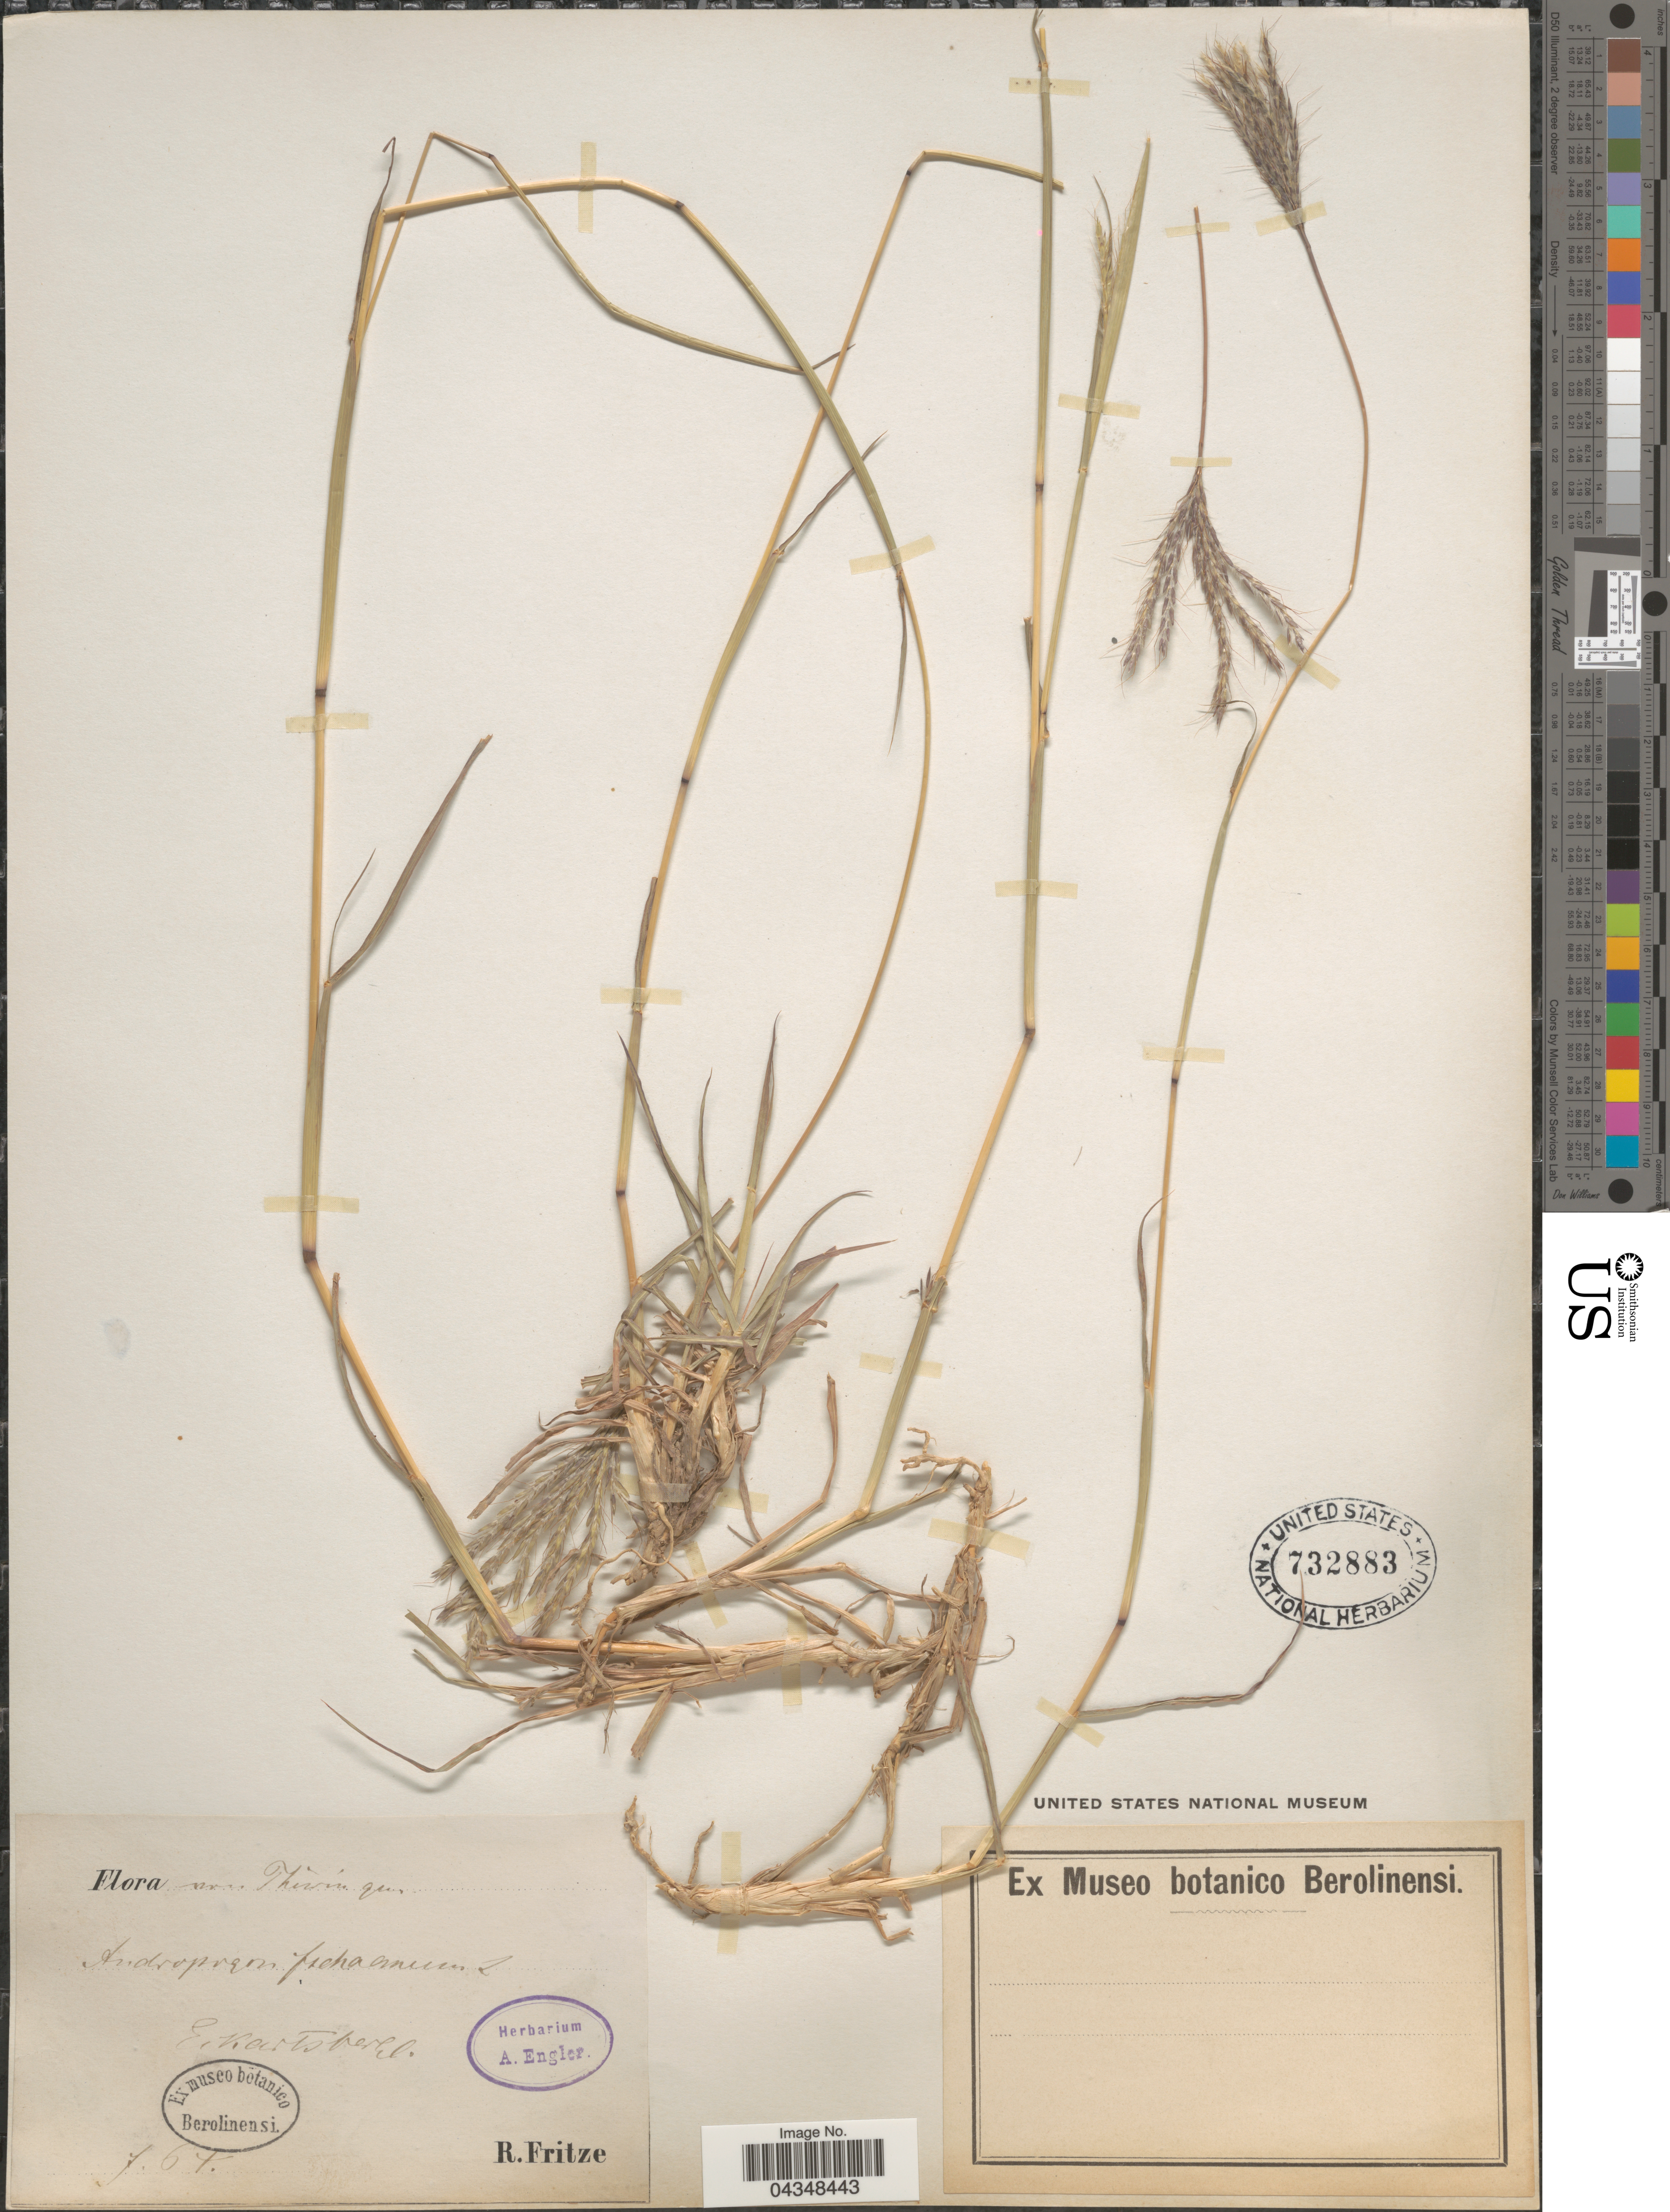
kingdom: Plantae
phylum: Tracheophyta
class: Liliopsida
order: Poales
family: Poaceae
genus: Bothriochloa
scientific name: Bothriochloa ischaemum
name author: (L.) Keng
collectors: R. Fritze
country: Germany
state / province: Thuringia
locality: E. Kartsberg. [interpreted]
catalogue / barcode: US 732883